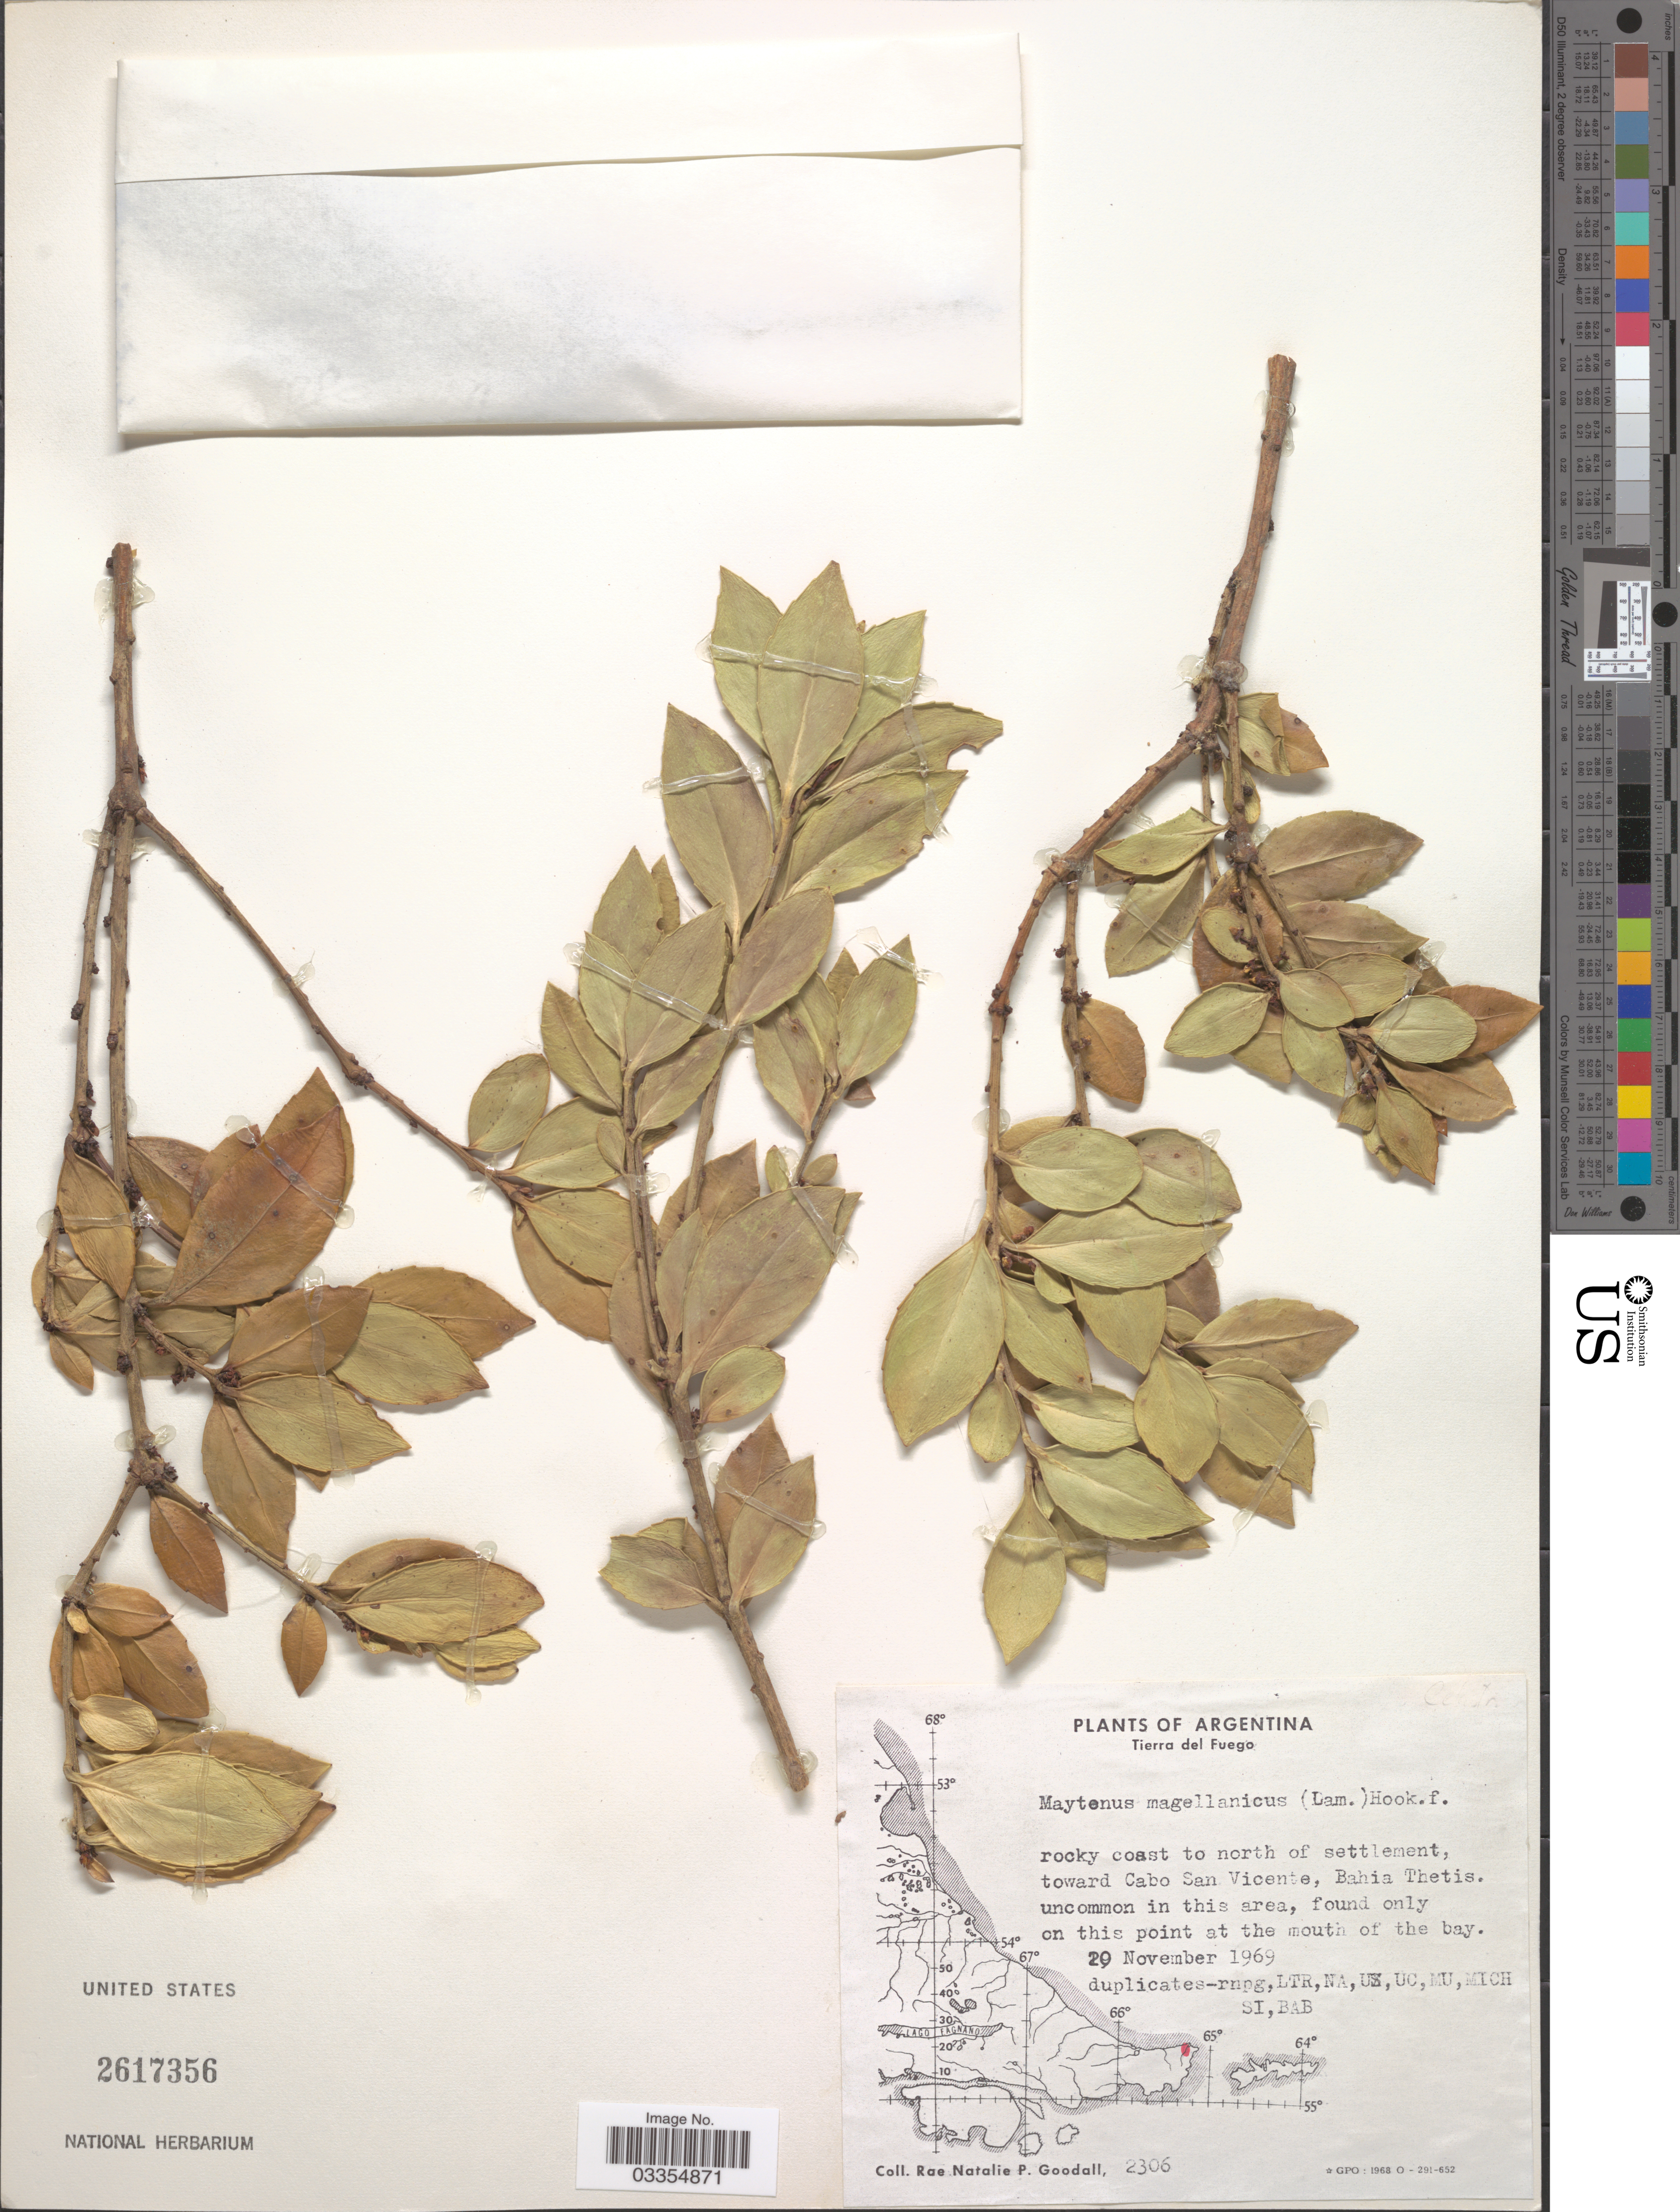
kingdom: Plantae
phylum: Tracheophyta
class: Magnoliopsida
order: Celastrales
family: Celastraceae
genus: Maytenus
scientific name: Maytenus magellanica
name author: (Lam.) Hook. f.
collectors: R. Goodall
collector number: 2306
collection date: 1969-11-20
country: Argentina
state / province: Tierra del Fuego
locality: Rocky coast to north of settlement, toward Cabo San Vicente, Bahia Thetis. Found only on this point at the mouth of the bay.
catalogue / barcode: US 2617356